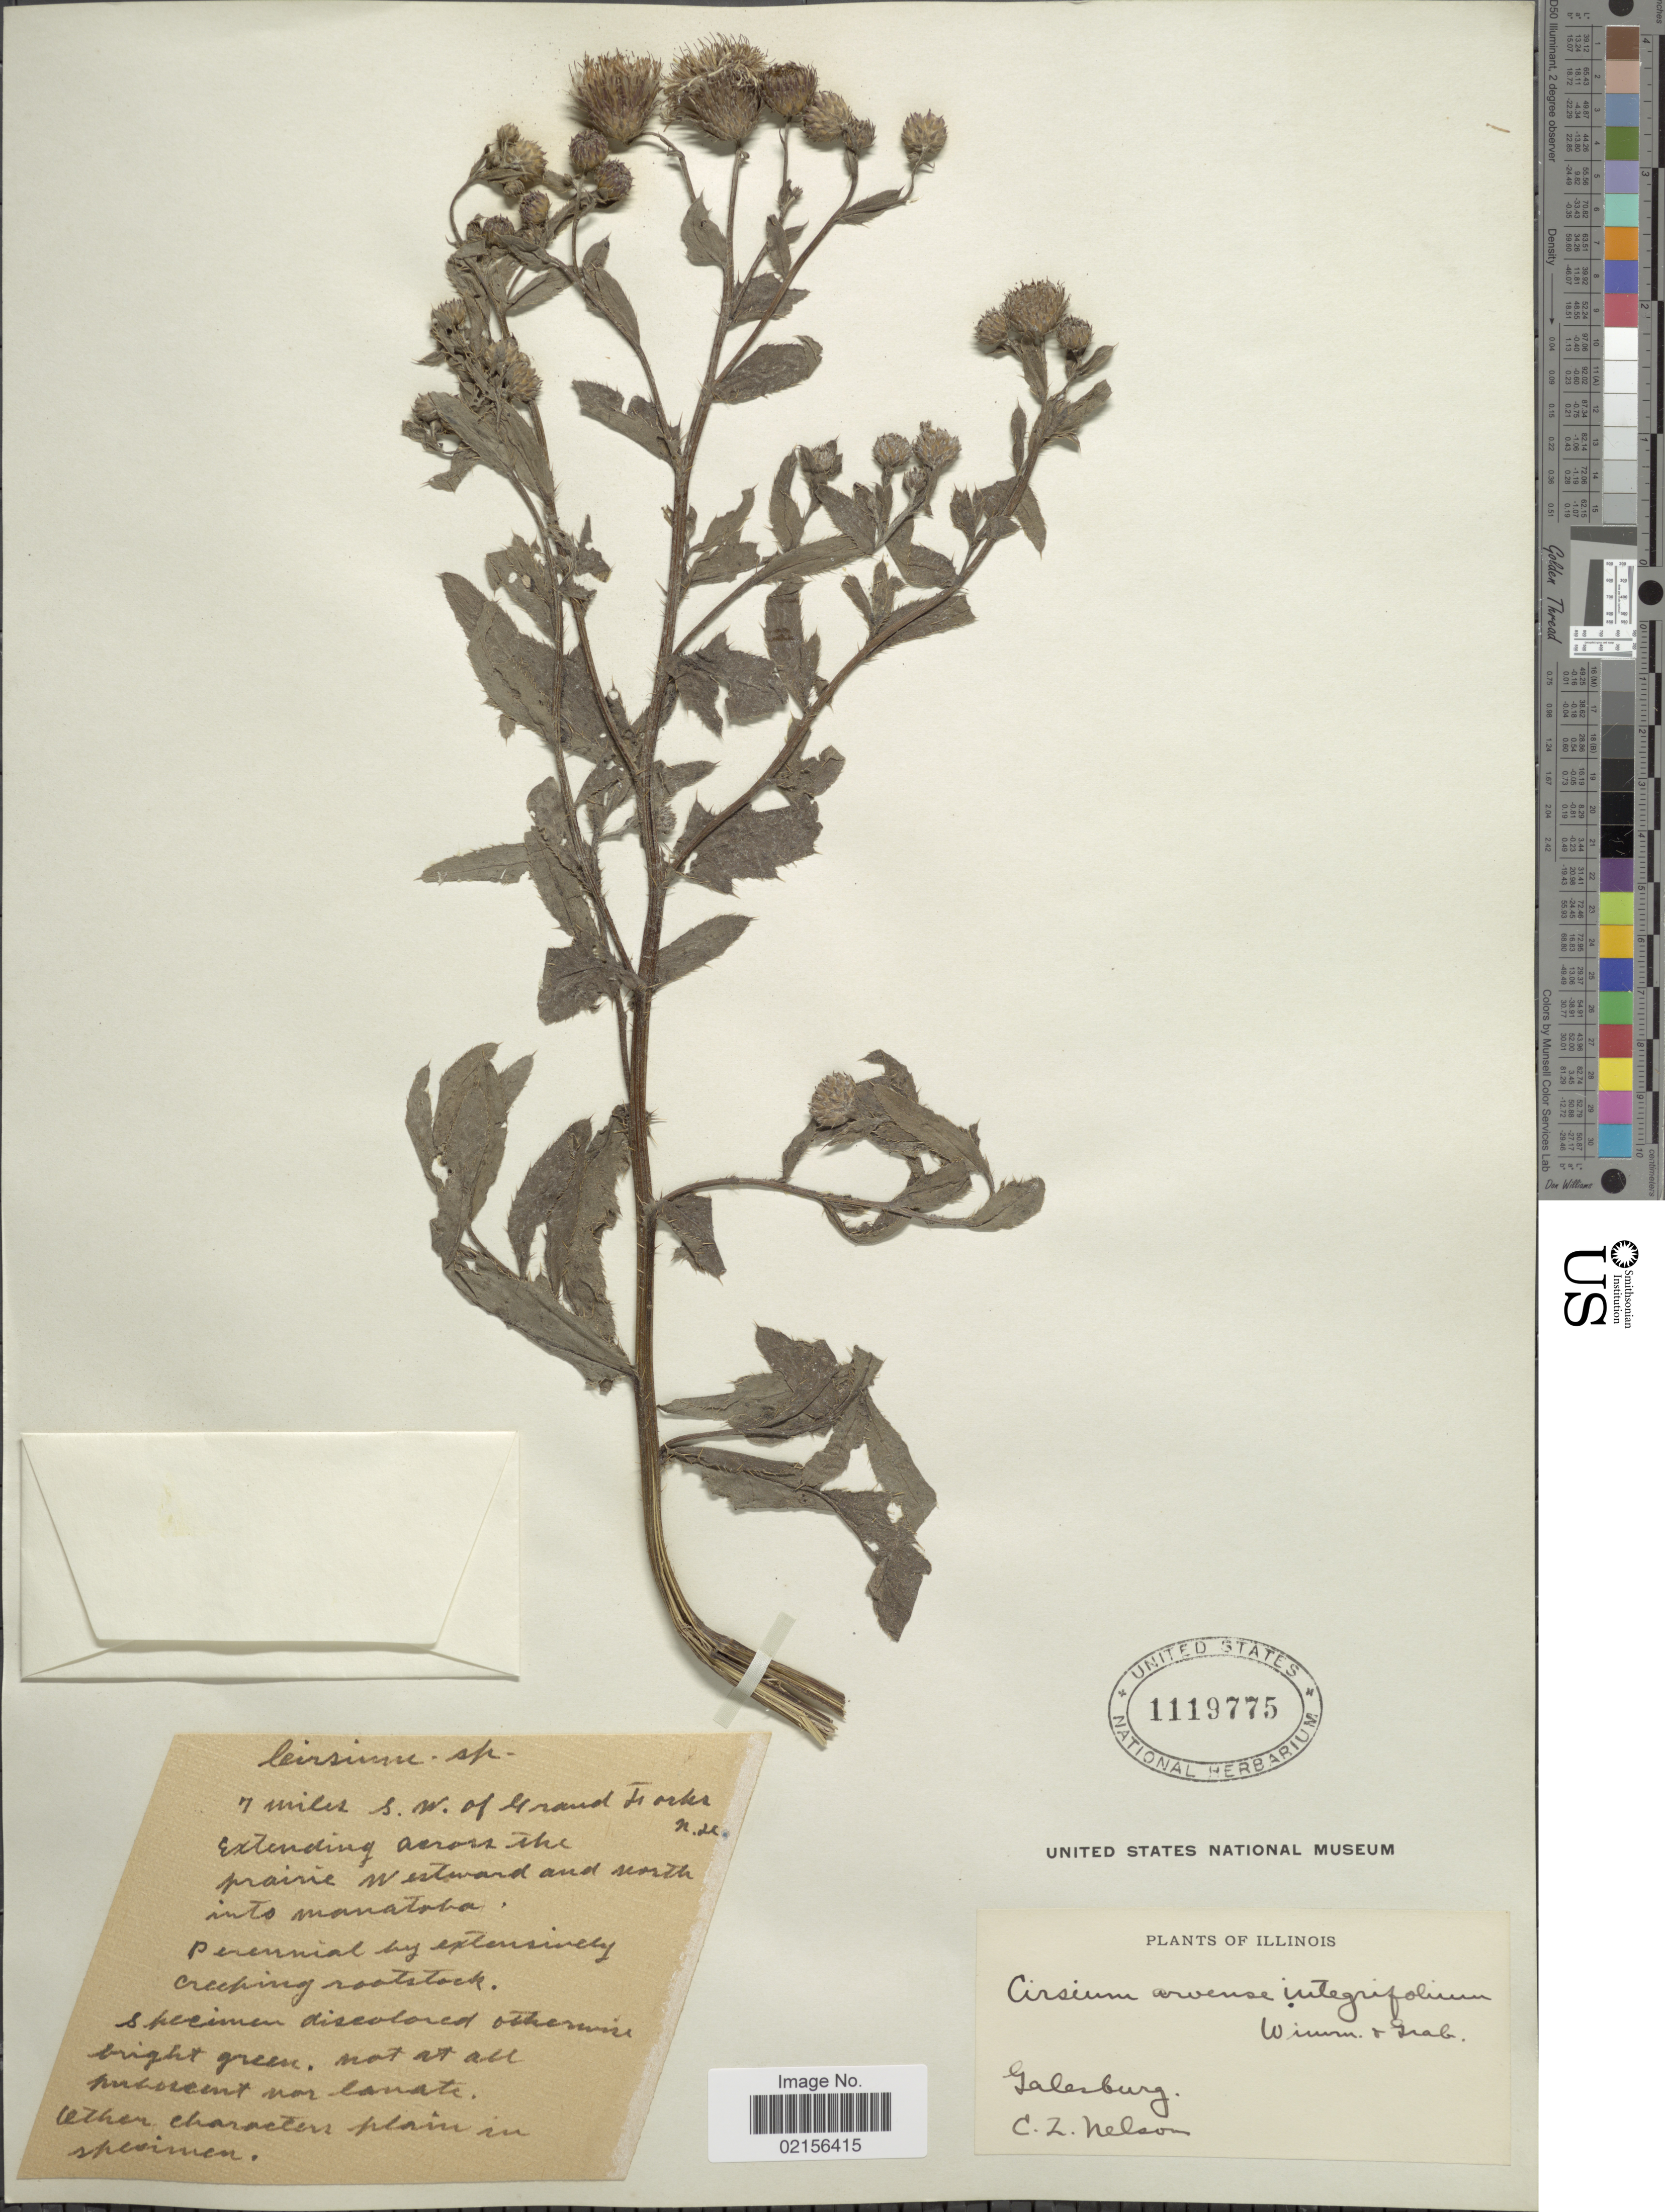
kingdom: Plantae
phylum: Tracheophyta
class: Magnoliopsida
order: Asterales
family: Asteraceae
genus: Cirsium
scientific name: Cirsium arvense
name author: (L.) Scop.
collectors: C. Nelson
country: United States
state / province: Illinois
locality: Galesburg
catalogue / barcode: US 1119775